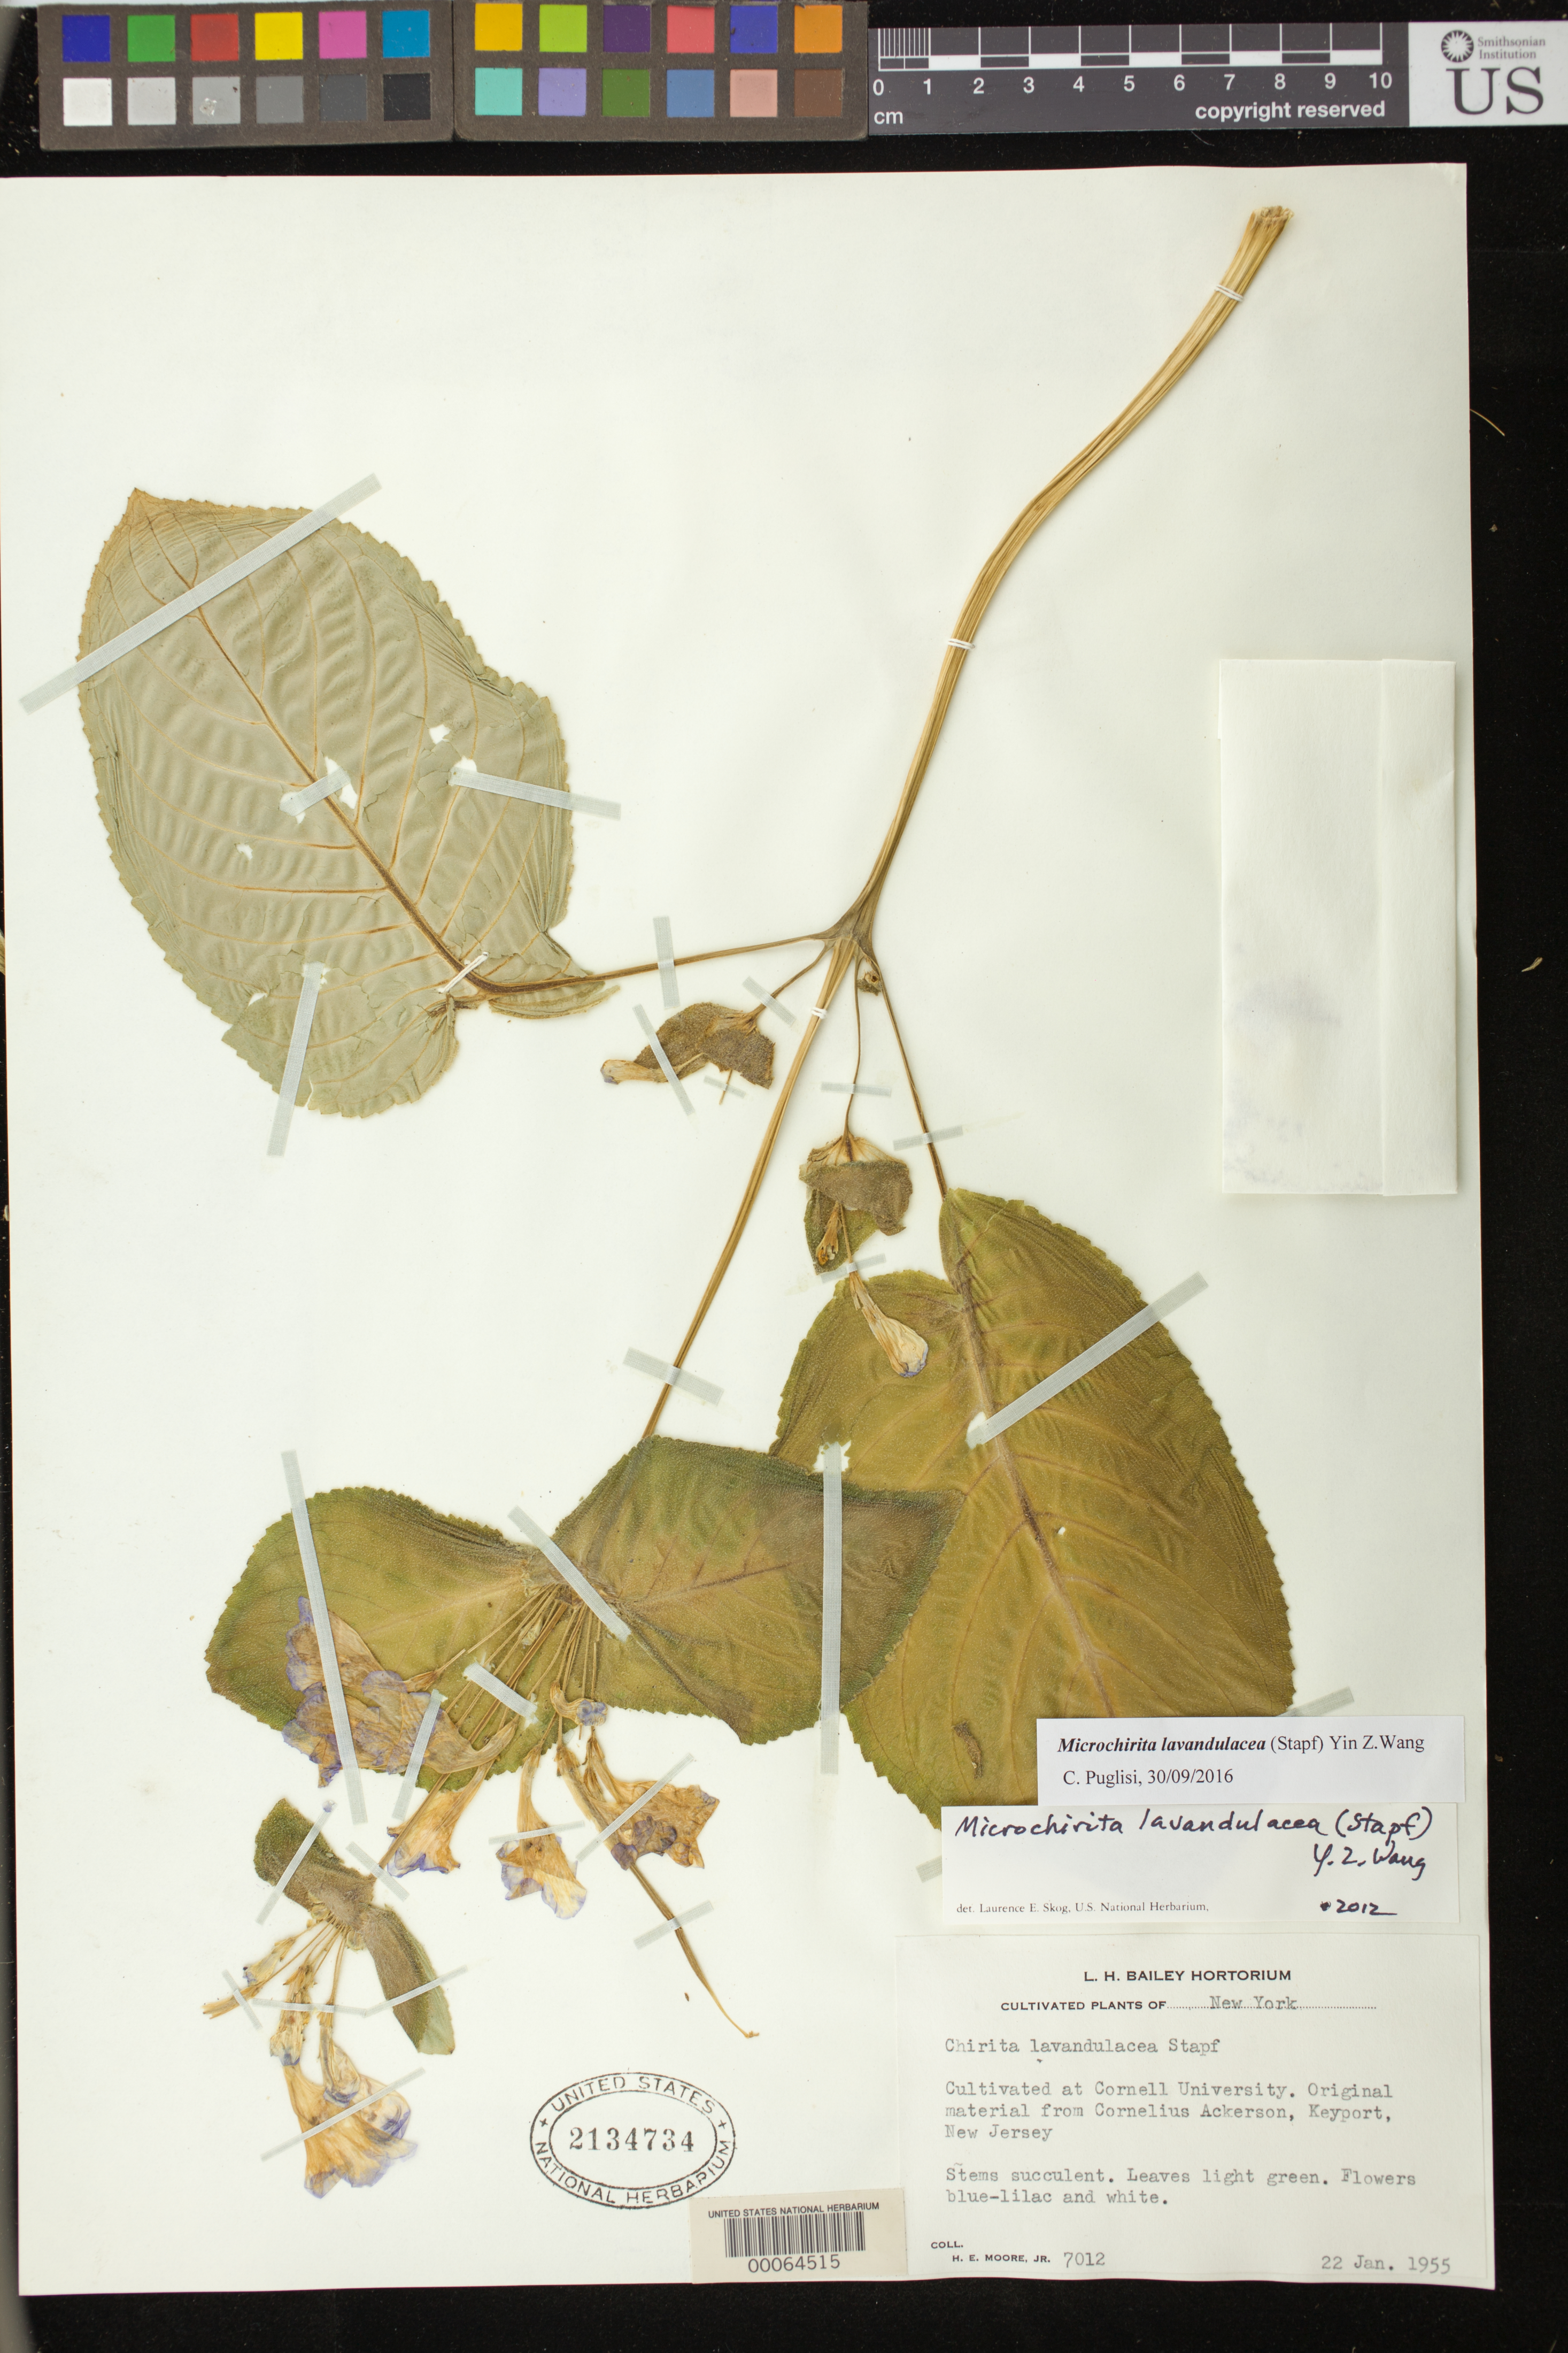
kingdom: Plantae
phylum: Tracheophyta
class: Magnoliopsida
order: Lamiales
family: Gesneriaceae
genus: Microchirita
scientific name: Microchirita lavandulacea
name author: (Stapf) Y.Z. Wang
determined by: Skog, Laurence E.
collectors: H. E. Moore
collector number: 7012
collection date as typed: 22 Jan 1955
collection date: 1955-01-22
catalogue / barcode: US 2134734